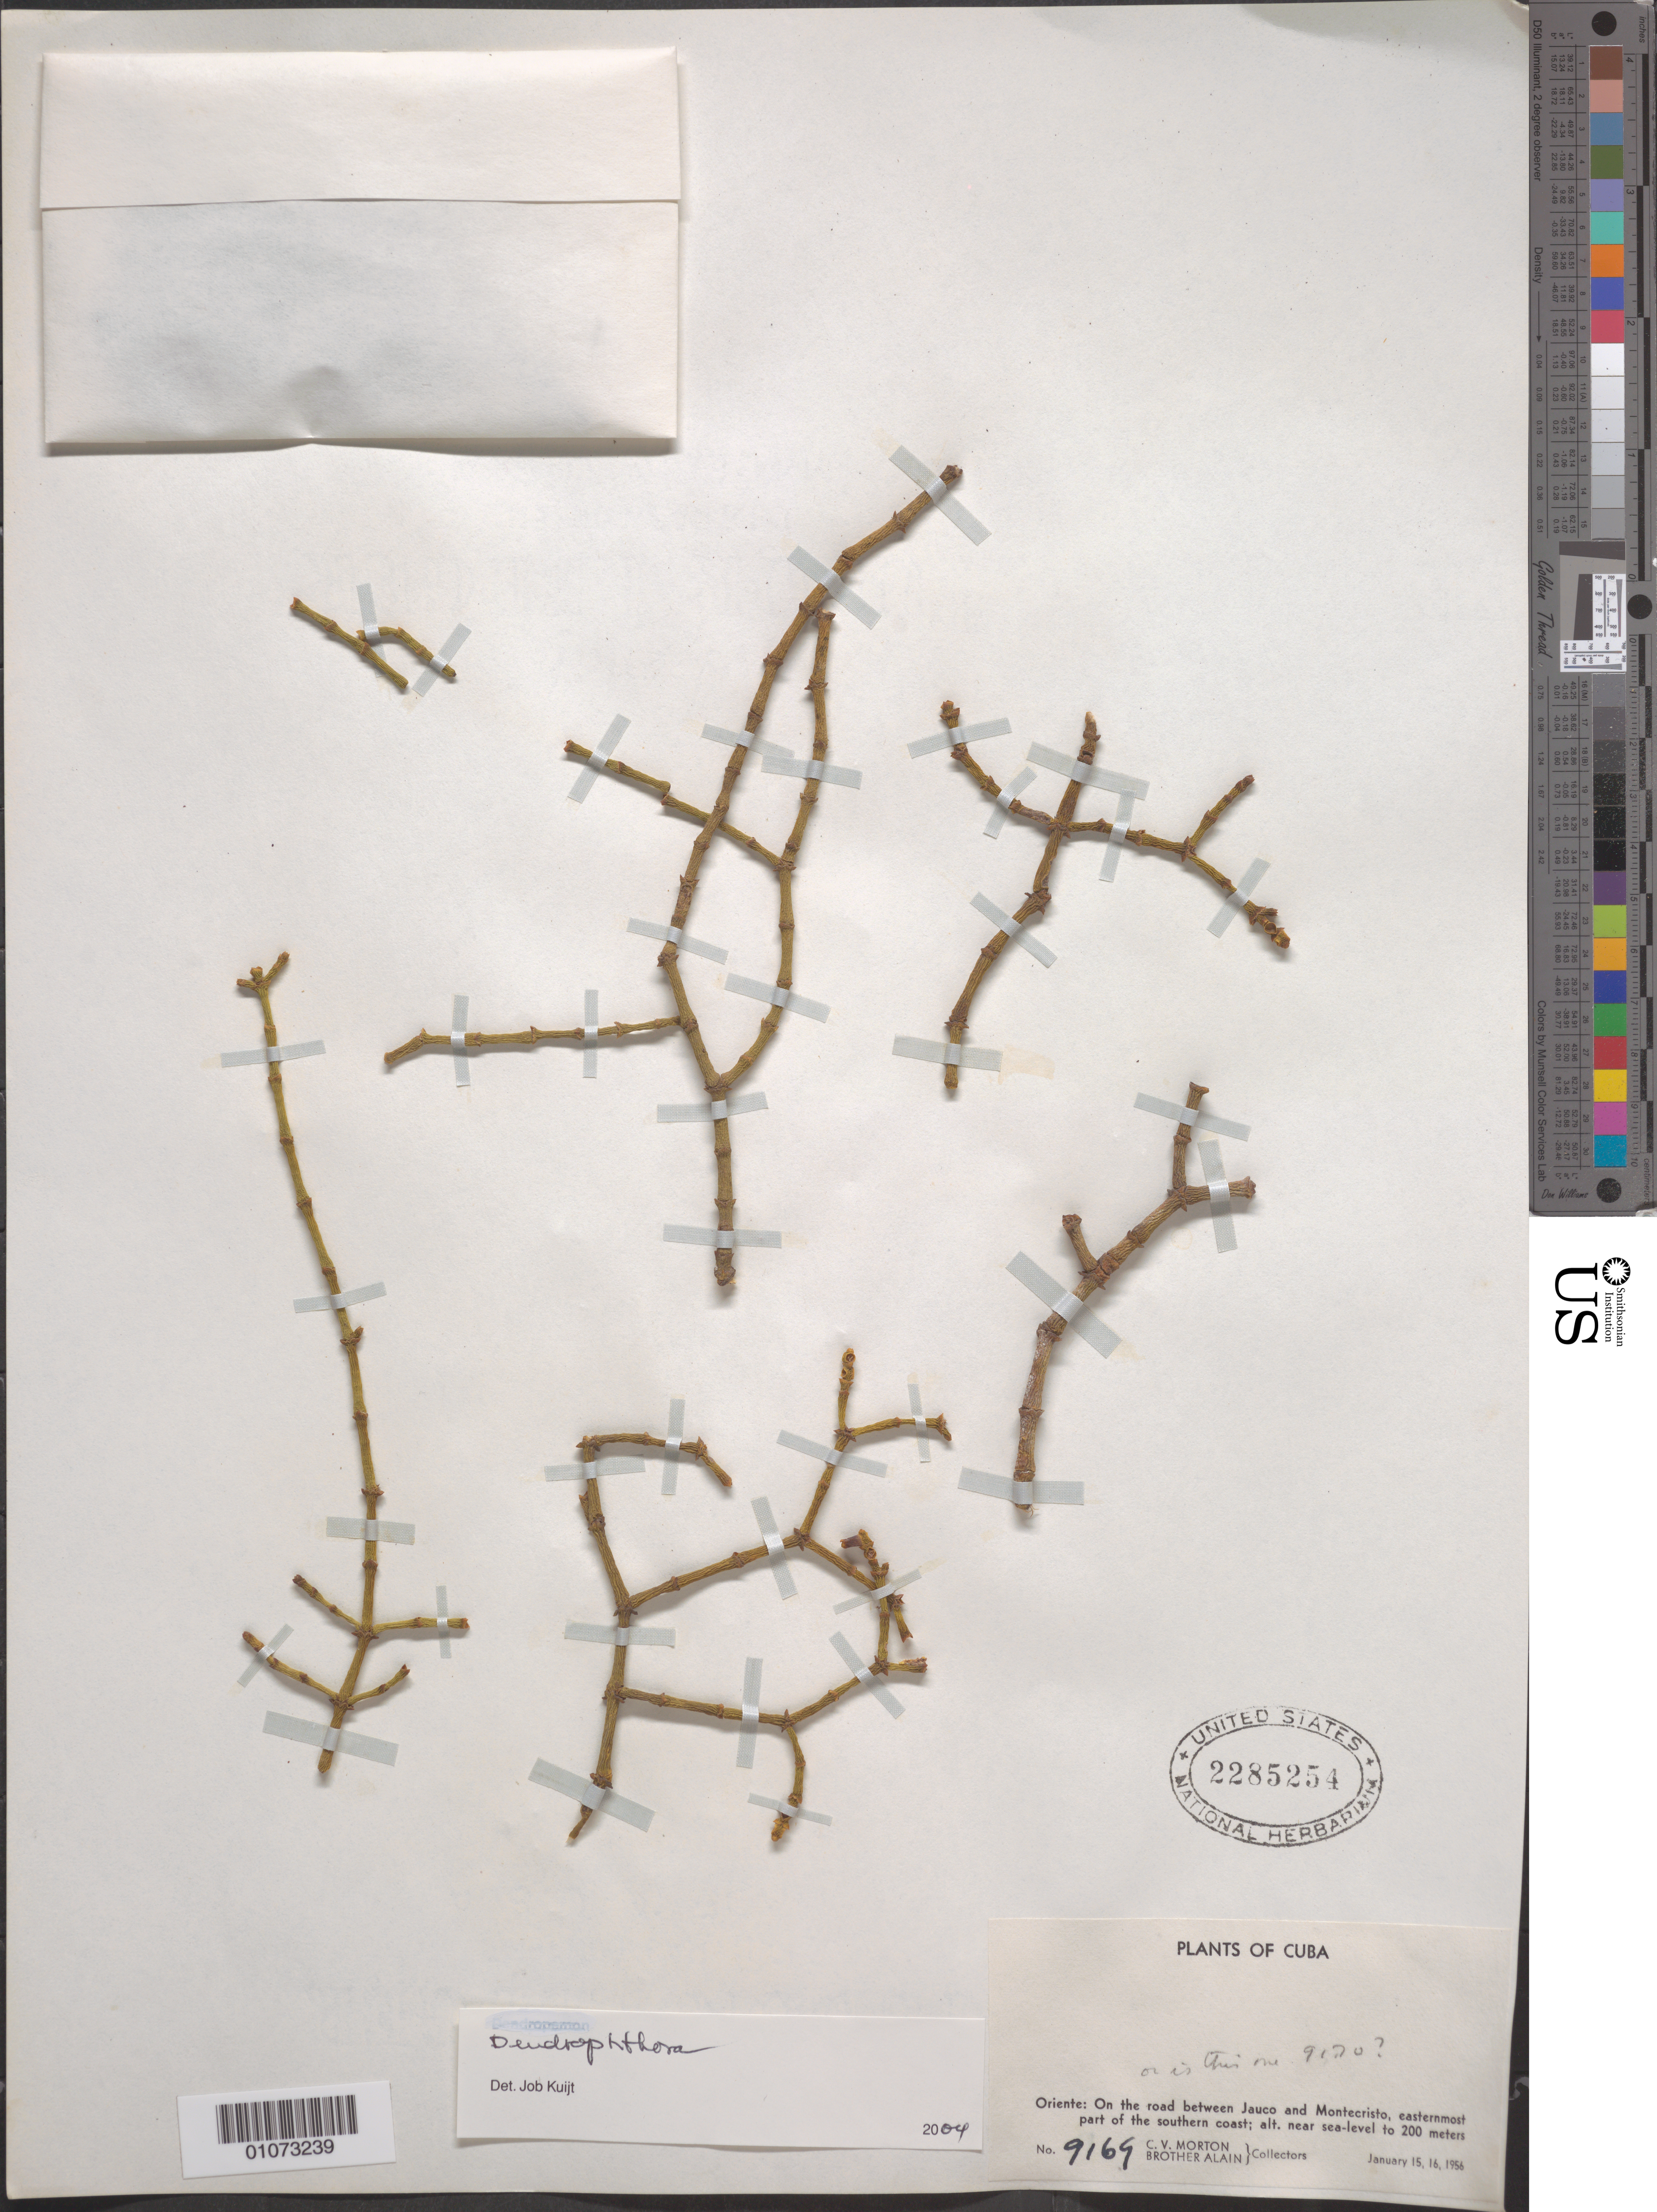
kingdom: Plantae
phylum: Tracheophyta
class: Magnoliopsida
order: Santalales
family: Viscaceae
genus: Dendrophthora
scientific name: Dendrophthora sp.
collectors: C. V. Morton & A. H. Liogier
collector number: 9169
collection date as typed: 15 Jan 1956 and 16 Jan 1956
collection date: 1956-01-15,1956-01-16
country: Cuba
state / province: Oriente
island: Cuba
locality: Easternmost part of the southern coast, on the road between Jauco and Montecristo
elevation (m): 0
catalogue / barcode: US 2285254